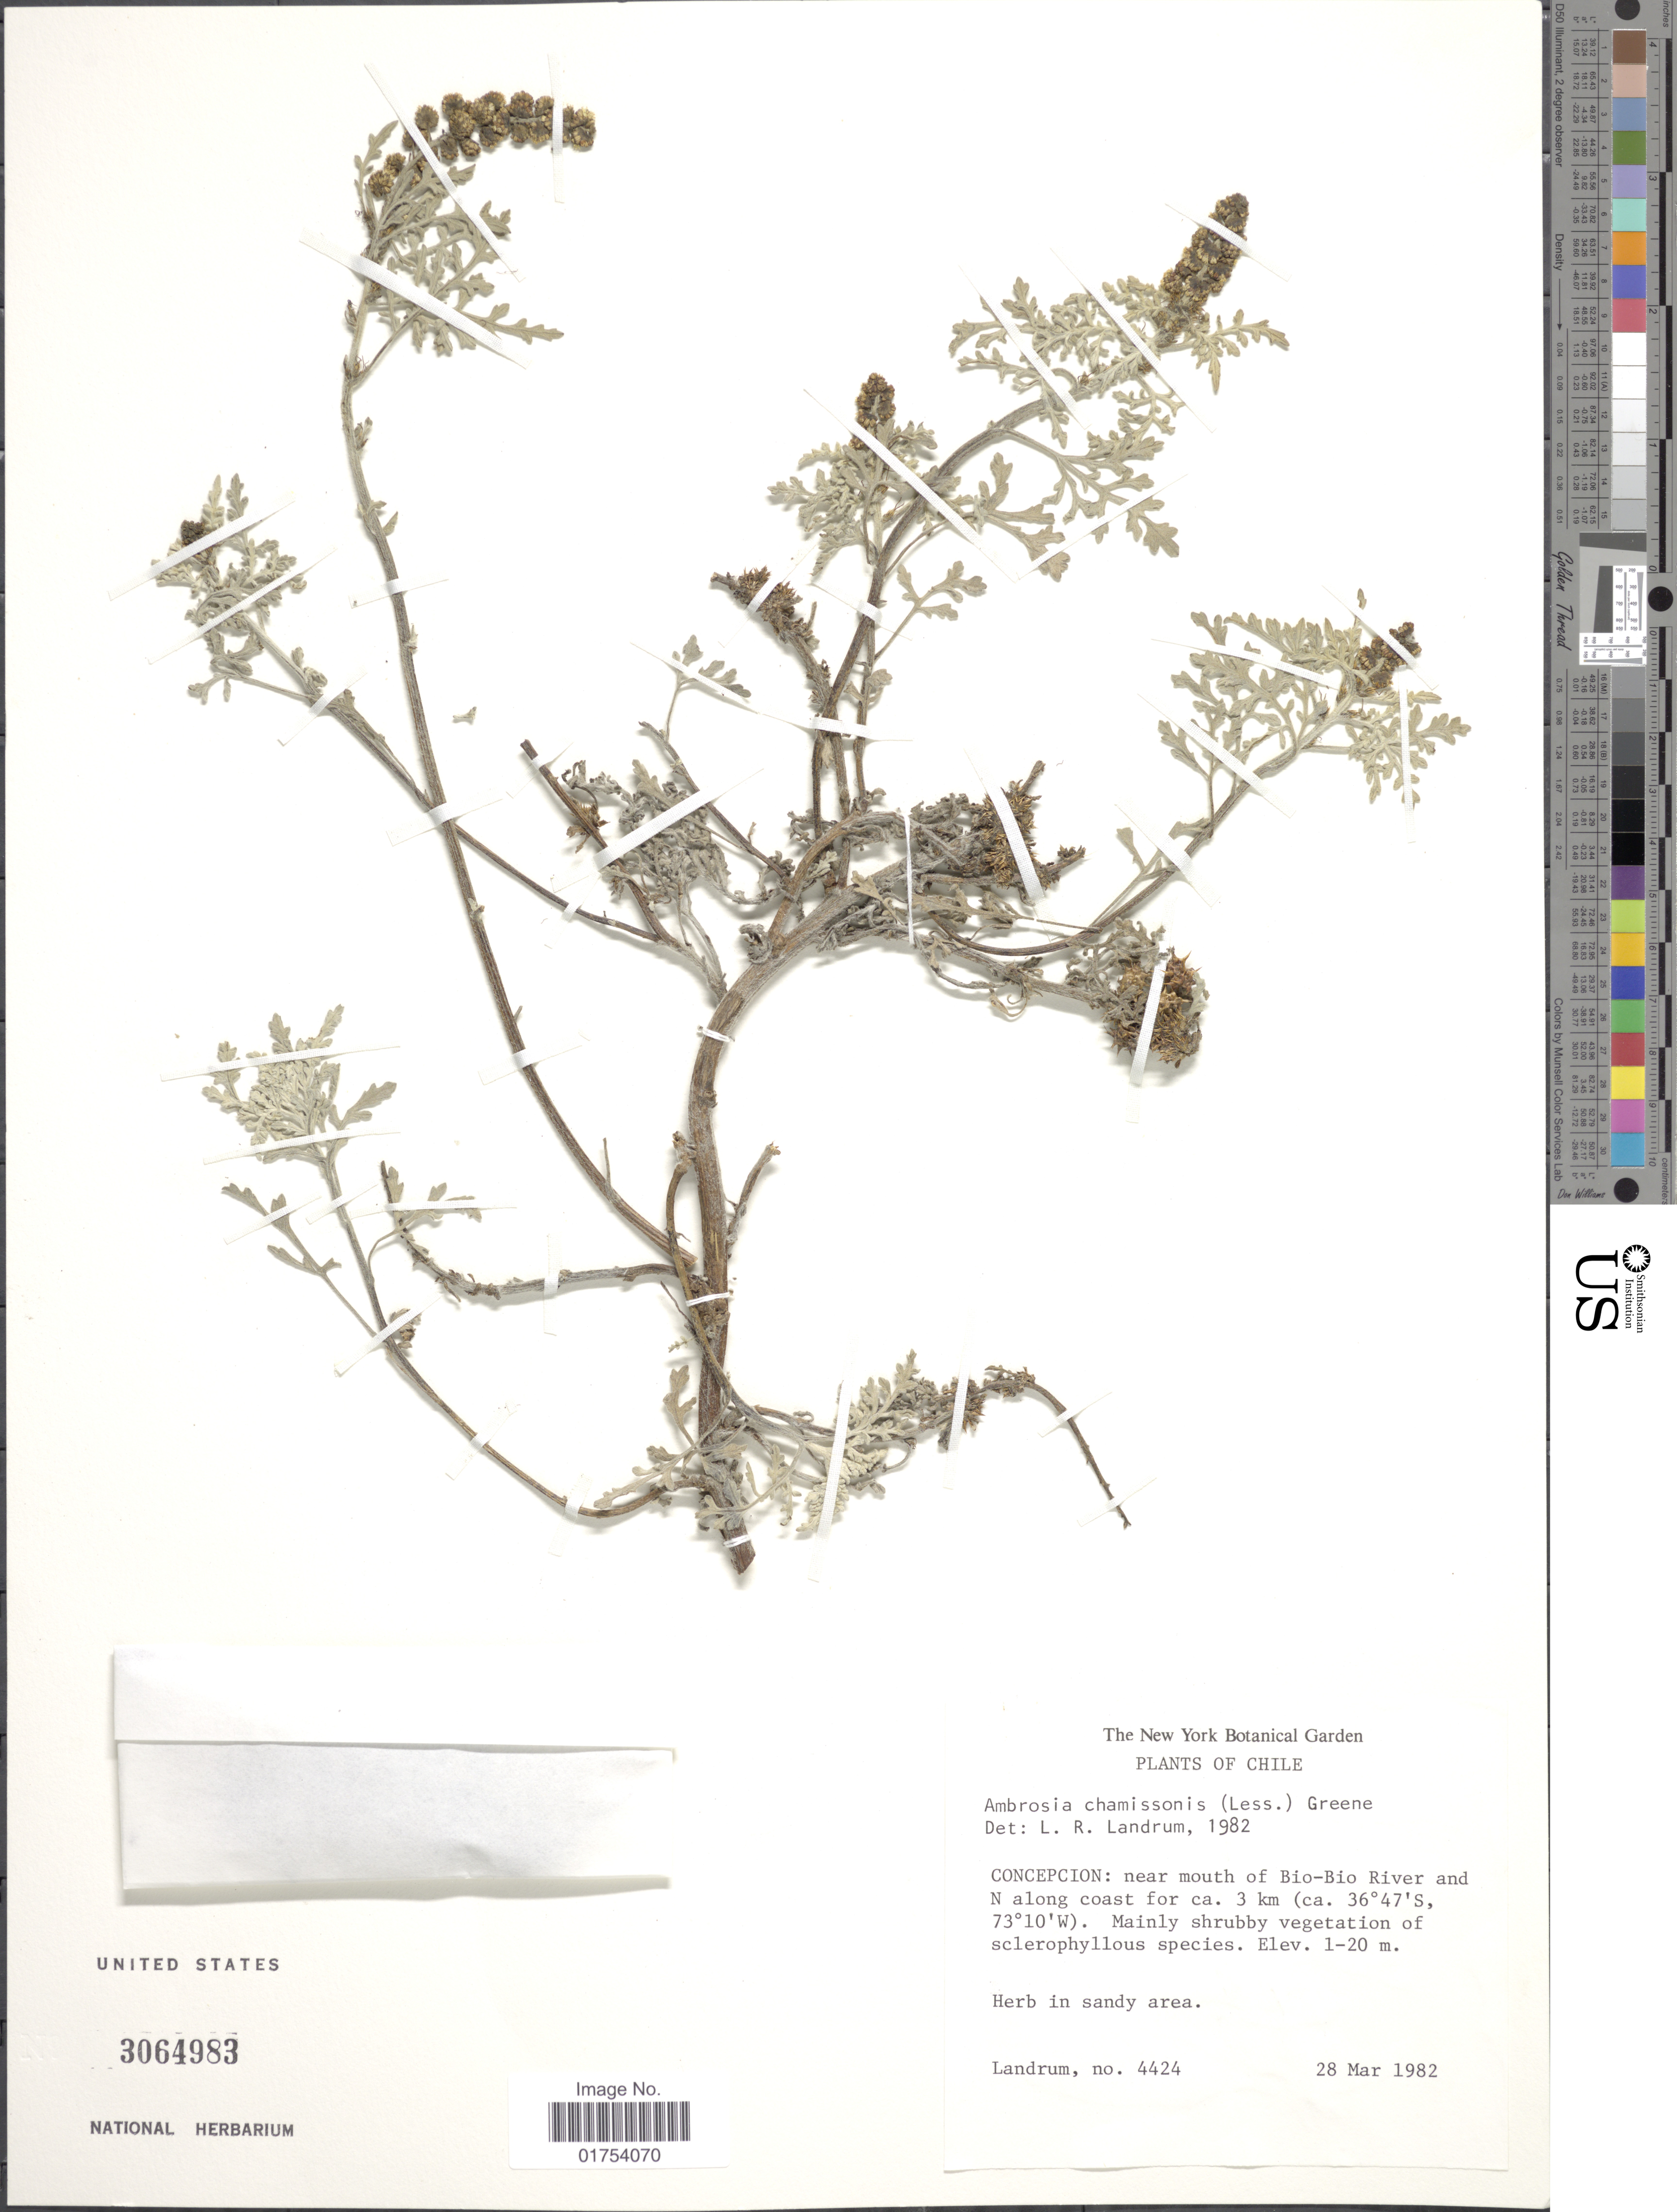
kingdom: Plantae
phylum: Tracheophyta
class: Magnoliopsida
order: Asterales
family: Asteraceae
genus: Ambrosia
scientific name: Ambrosia chamissonis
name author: (Less.) Greene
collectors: -. Landrum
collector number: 4424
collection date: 1982-03-28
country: Paraguay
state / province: Concepcion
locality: Near mouth of Bio-Bio River and N along coast for ca. 3 km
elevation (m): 1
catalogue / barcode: US 3064983